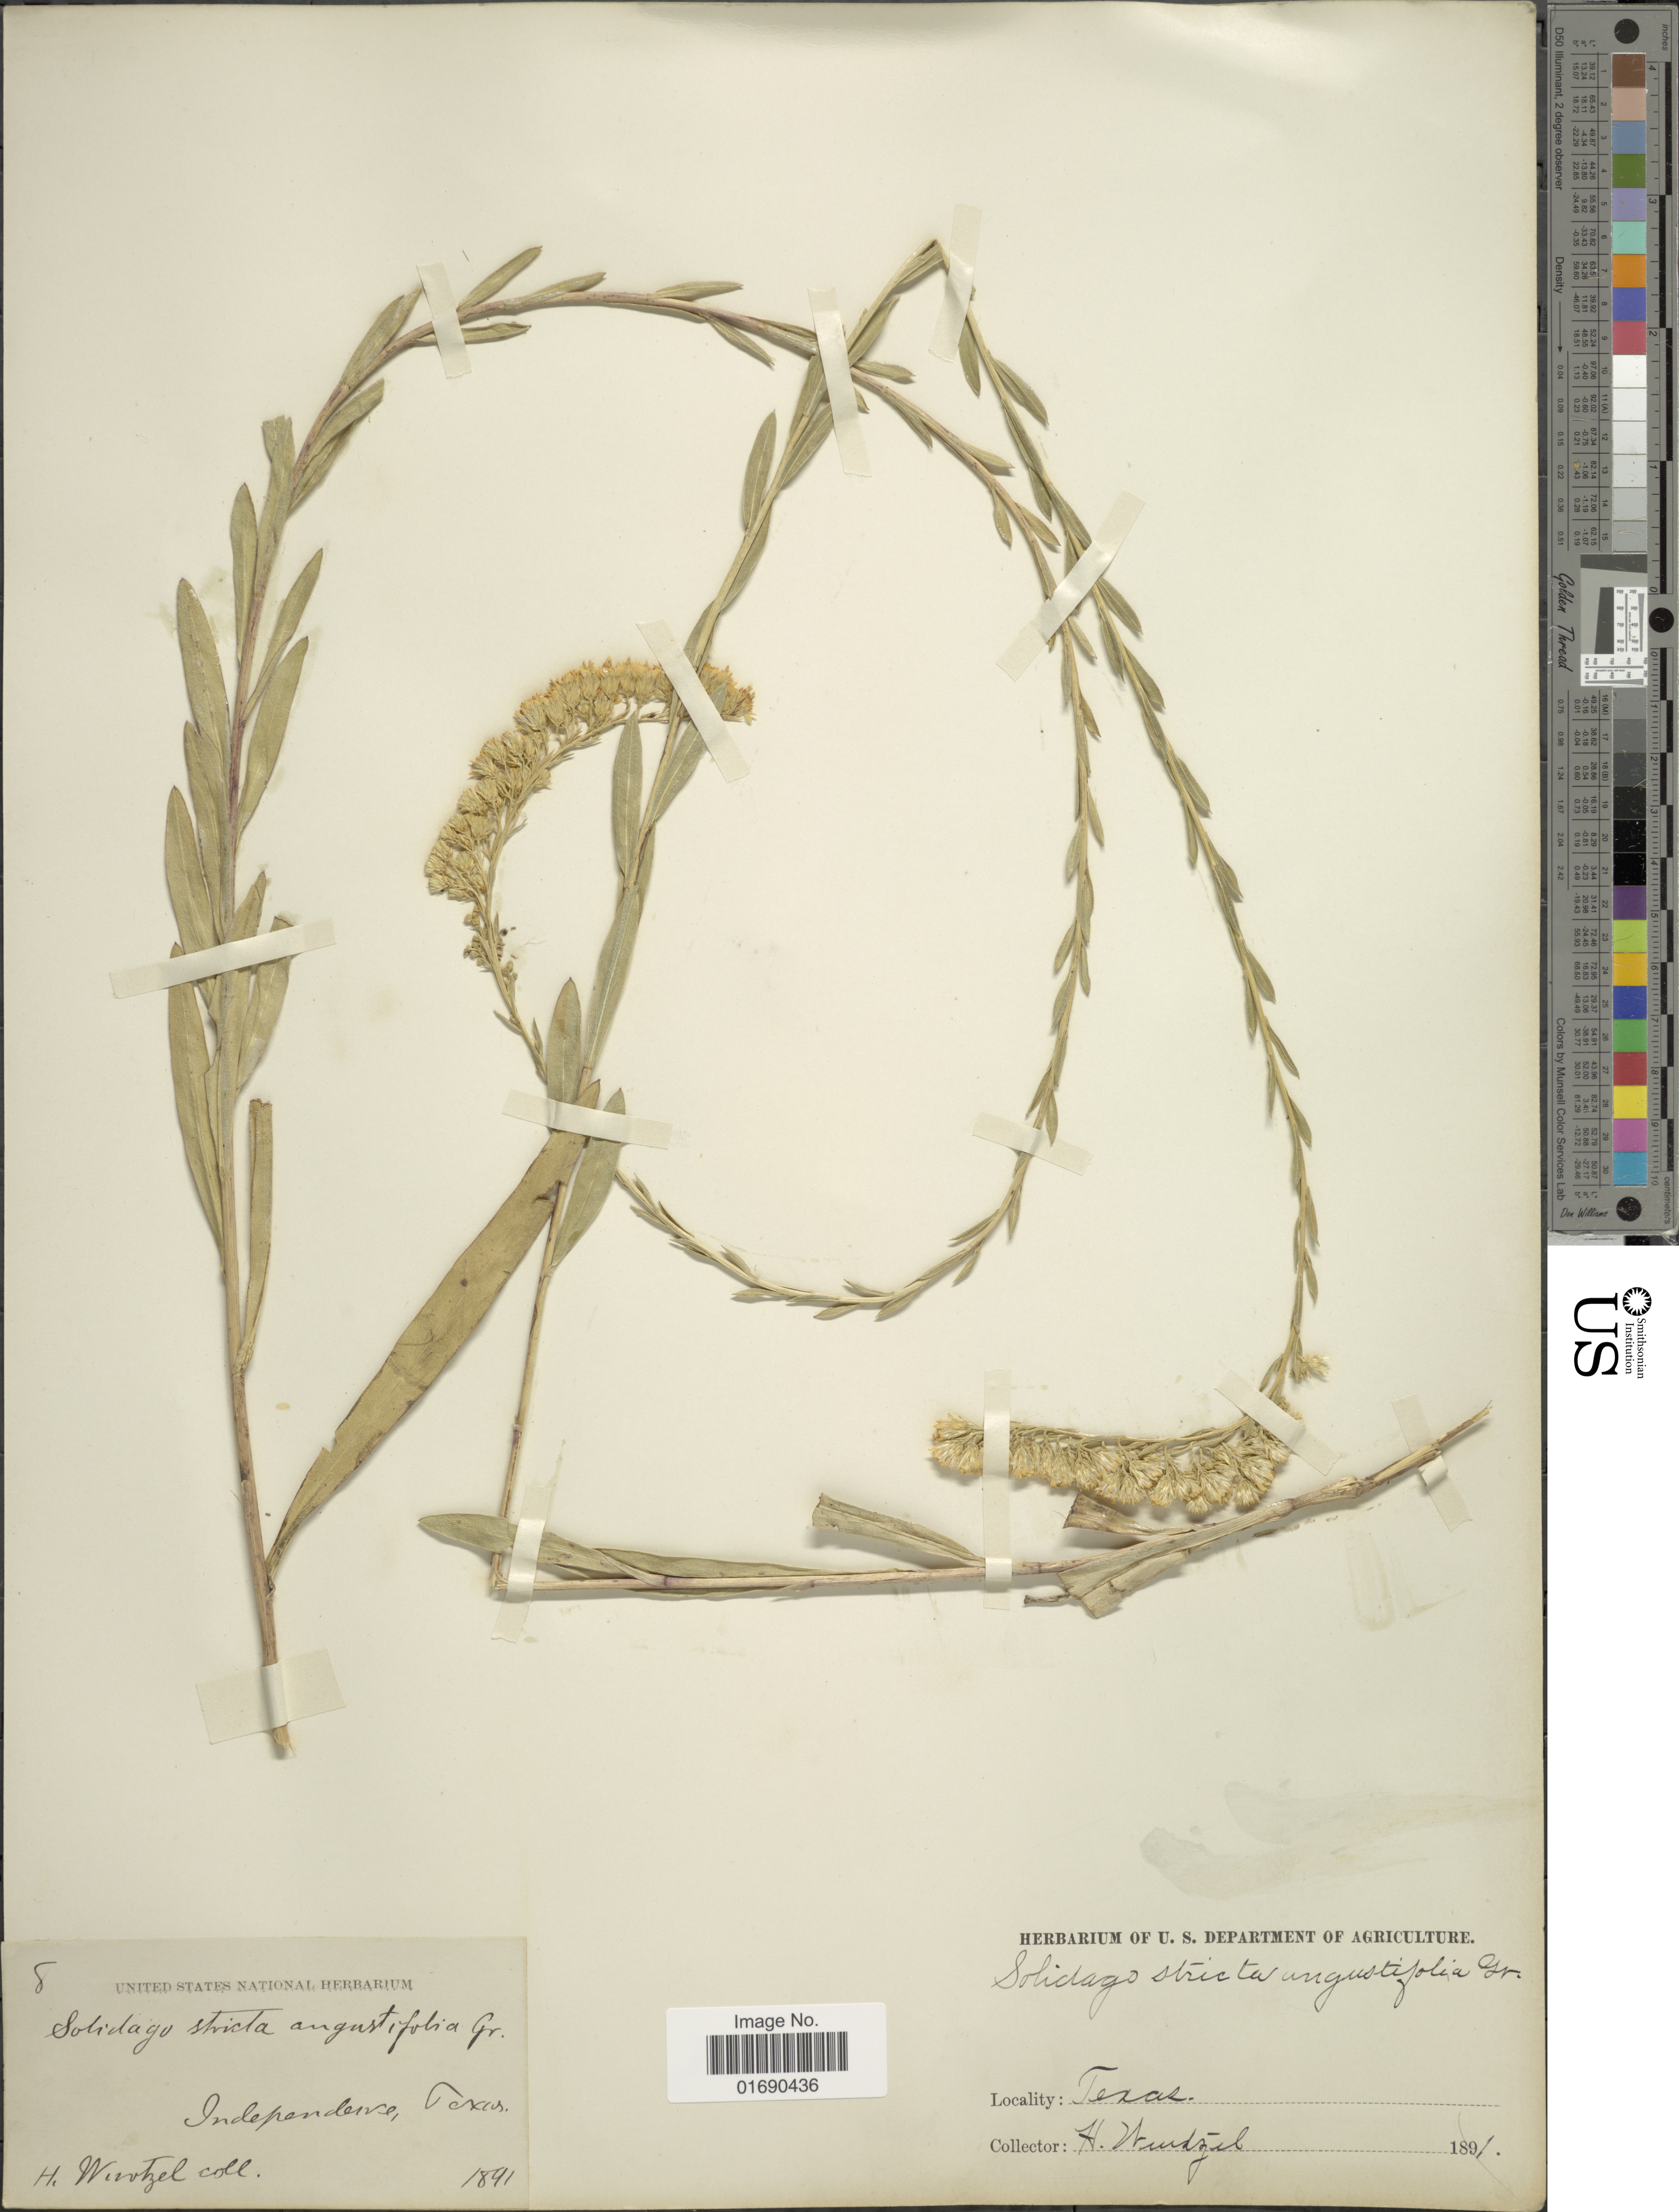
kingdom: Plantae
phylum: Tracheophyta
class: Magnoliopsida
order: Asterales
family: Asteraceae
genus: Solidago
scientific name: Solidago sempervirens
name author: L.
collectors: H. Wurtzel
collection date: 1891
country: United States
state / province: Texas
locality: Independence